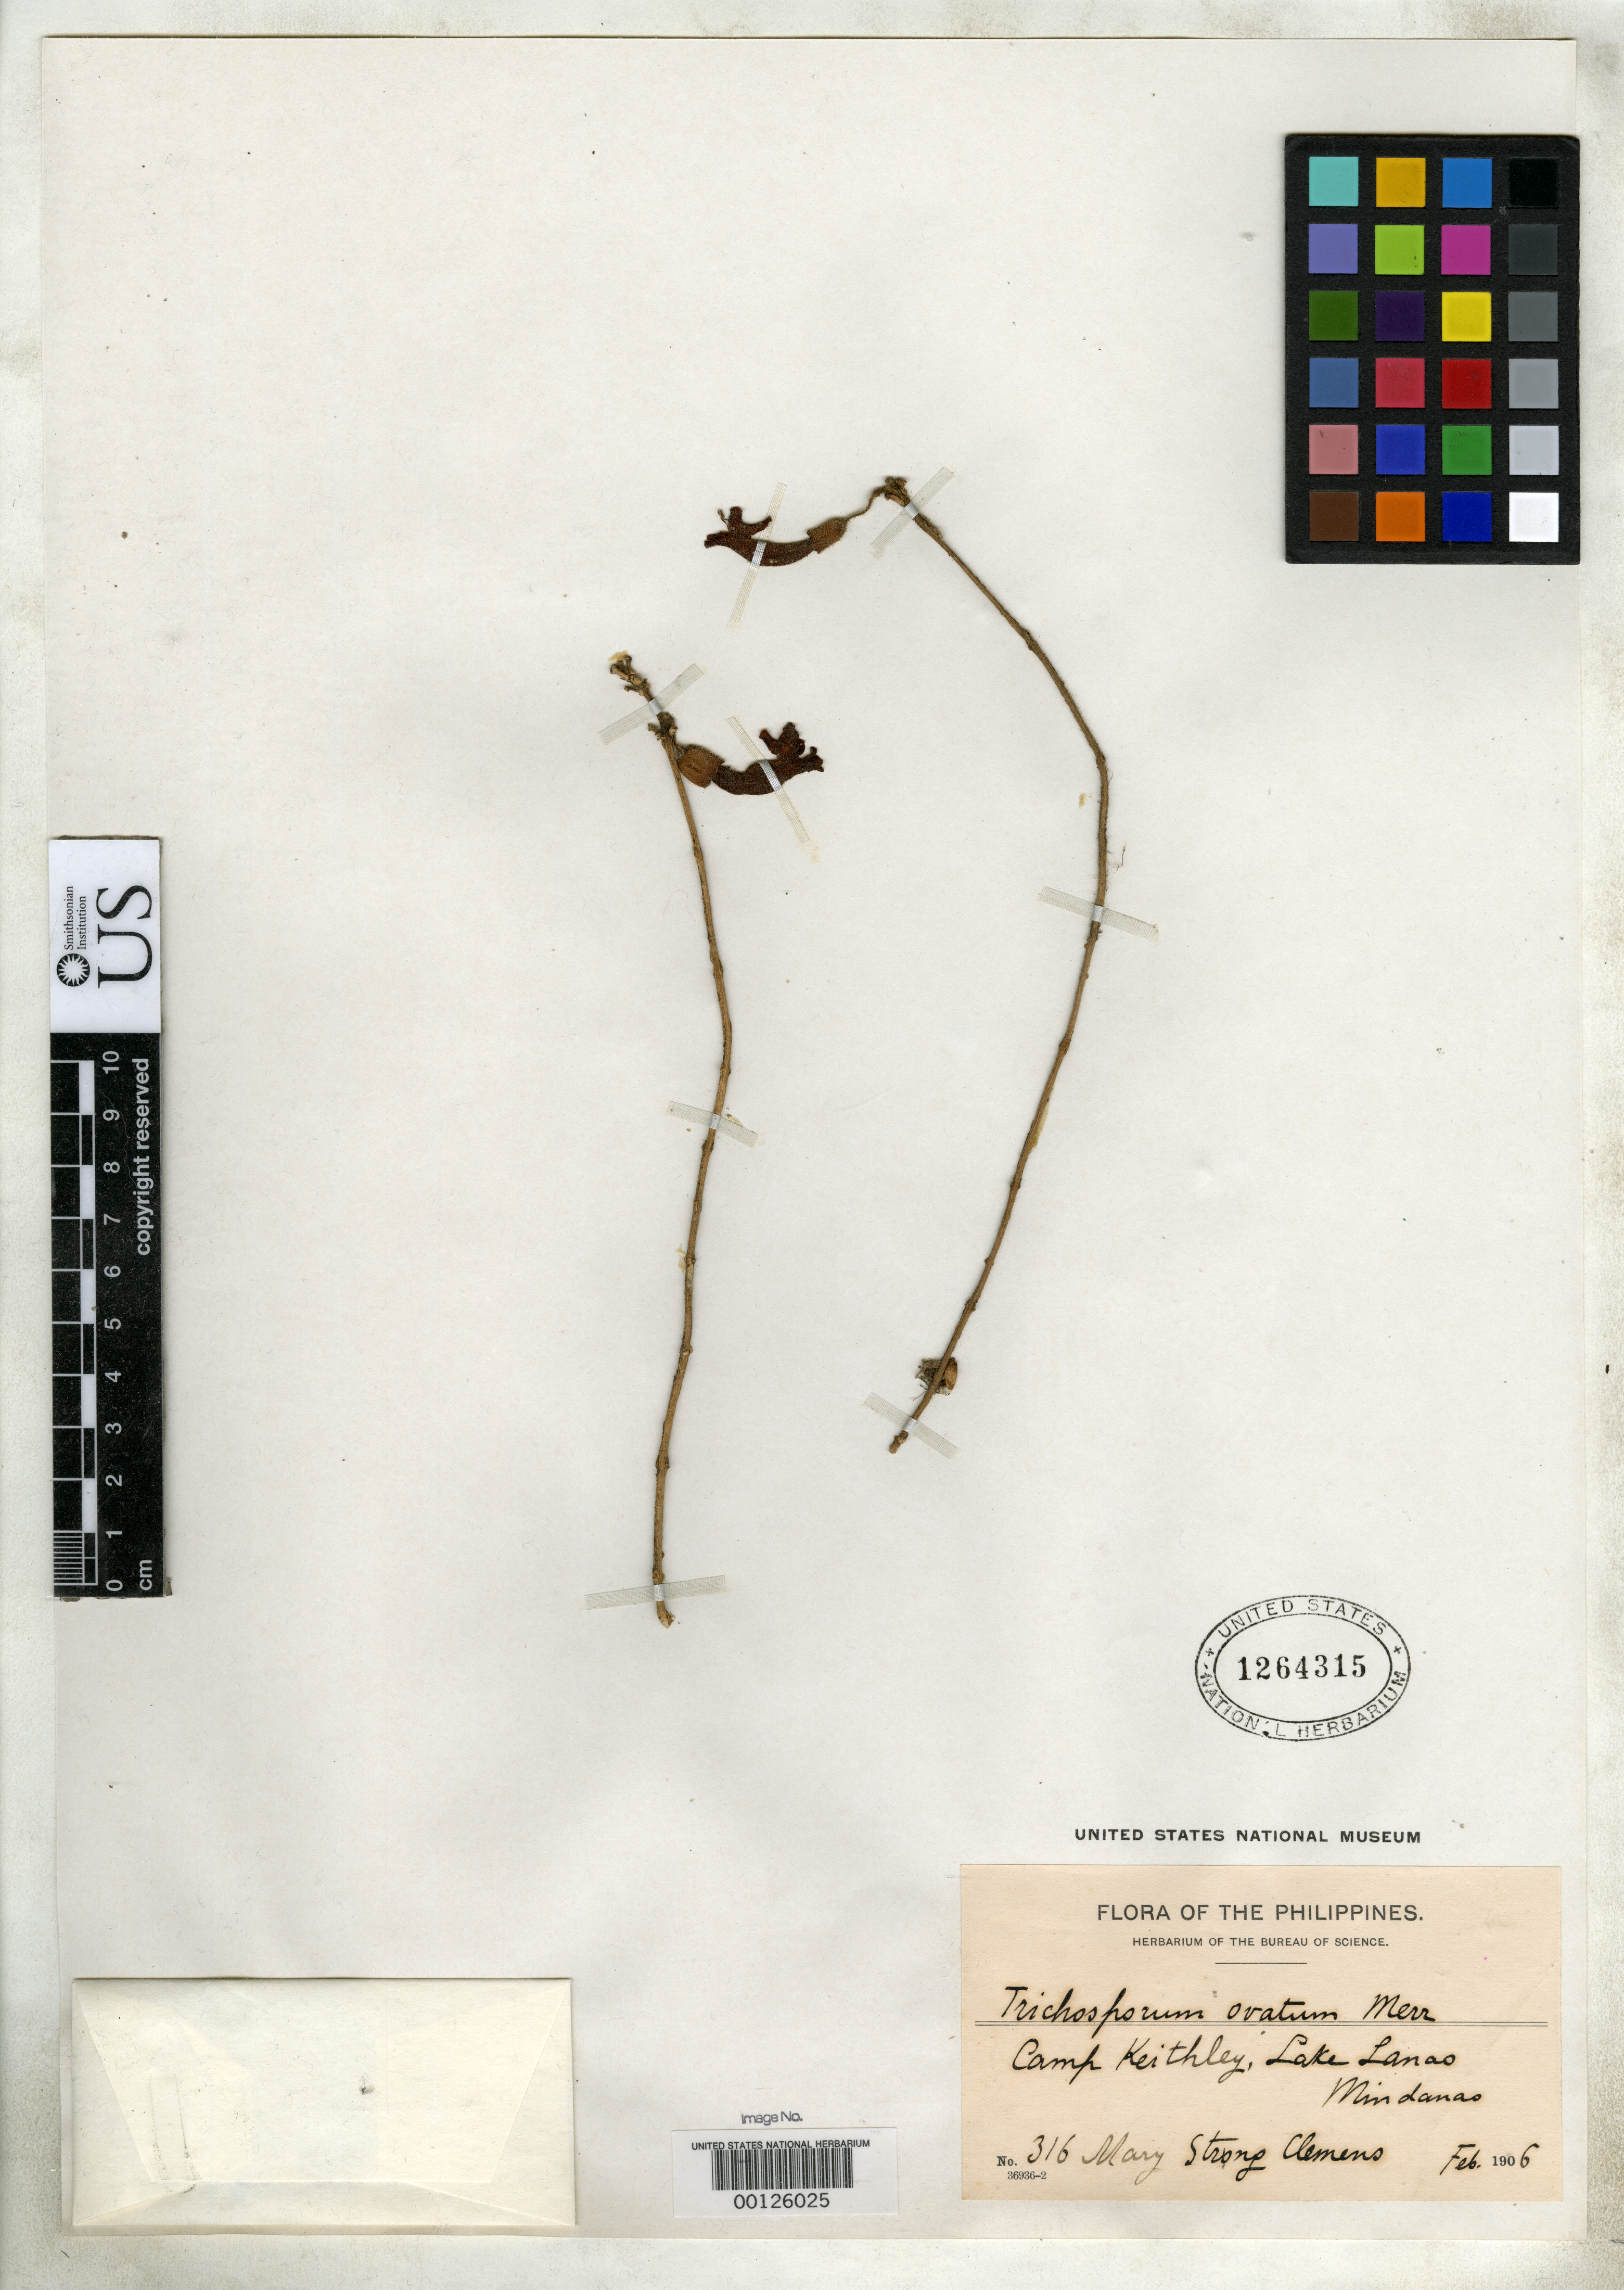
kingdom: Plantae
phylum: Tracheophyta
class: Magnoliopsida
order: Lamiales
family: Gesneriaceae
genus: Trichosporum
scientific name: Trichosporum ovatum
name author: Merr.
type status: Isotype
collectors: M. S. Clemens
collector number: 316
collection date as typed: Feb 1906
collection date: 1906-02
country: Philippines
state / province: Muslim Mindanao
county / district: Lanao del Sur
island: Mindanao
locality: Lake Lanao, Camp Keithley.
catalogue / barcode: US 1264315